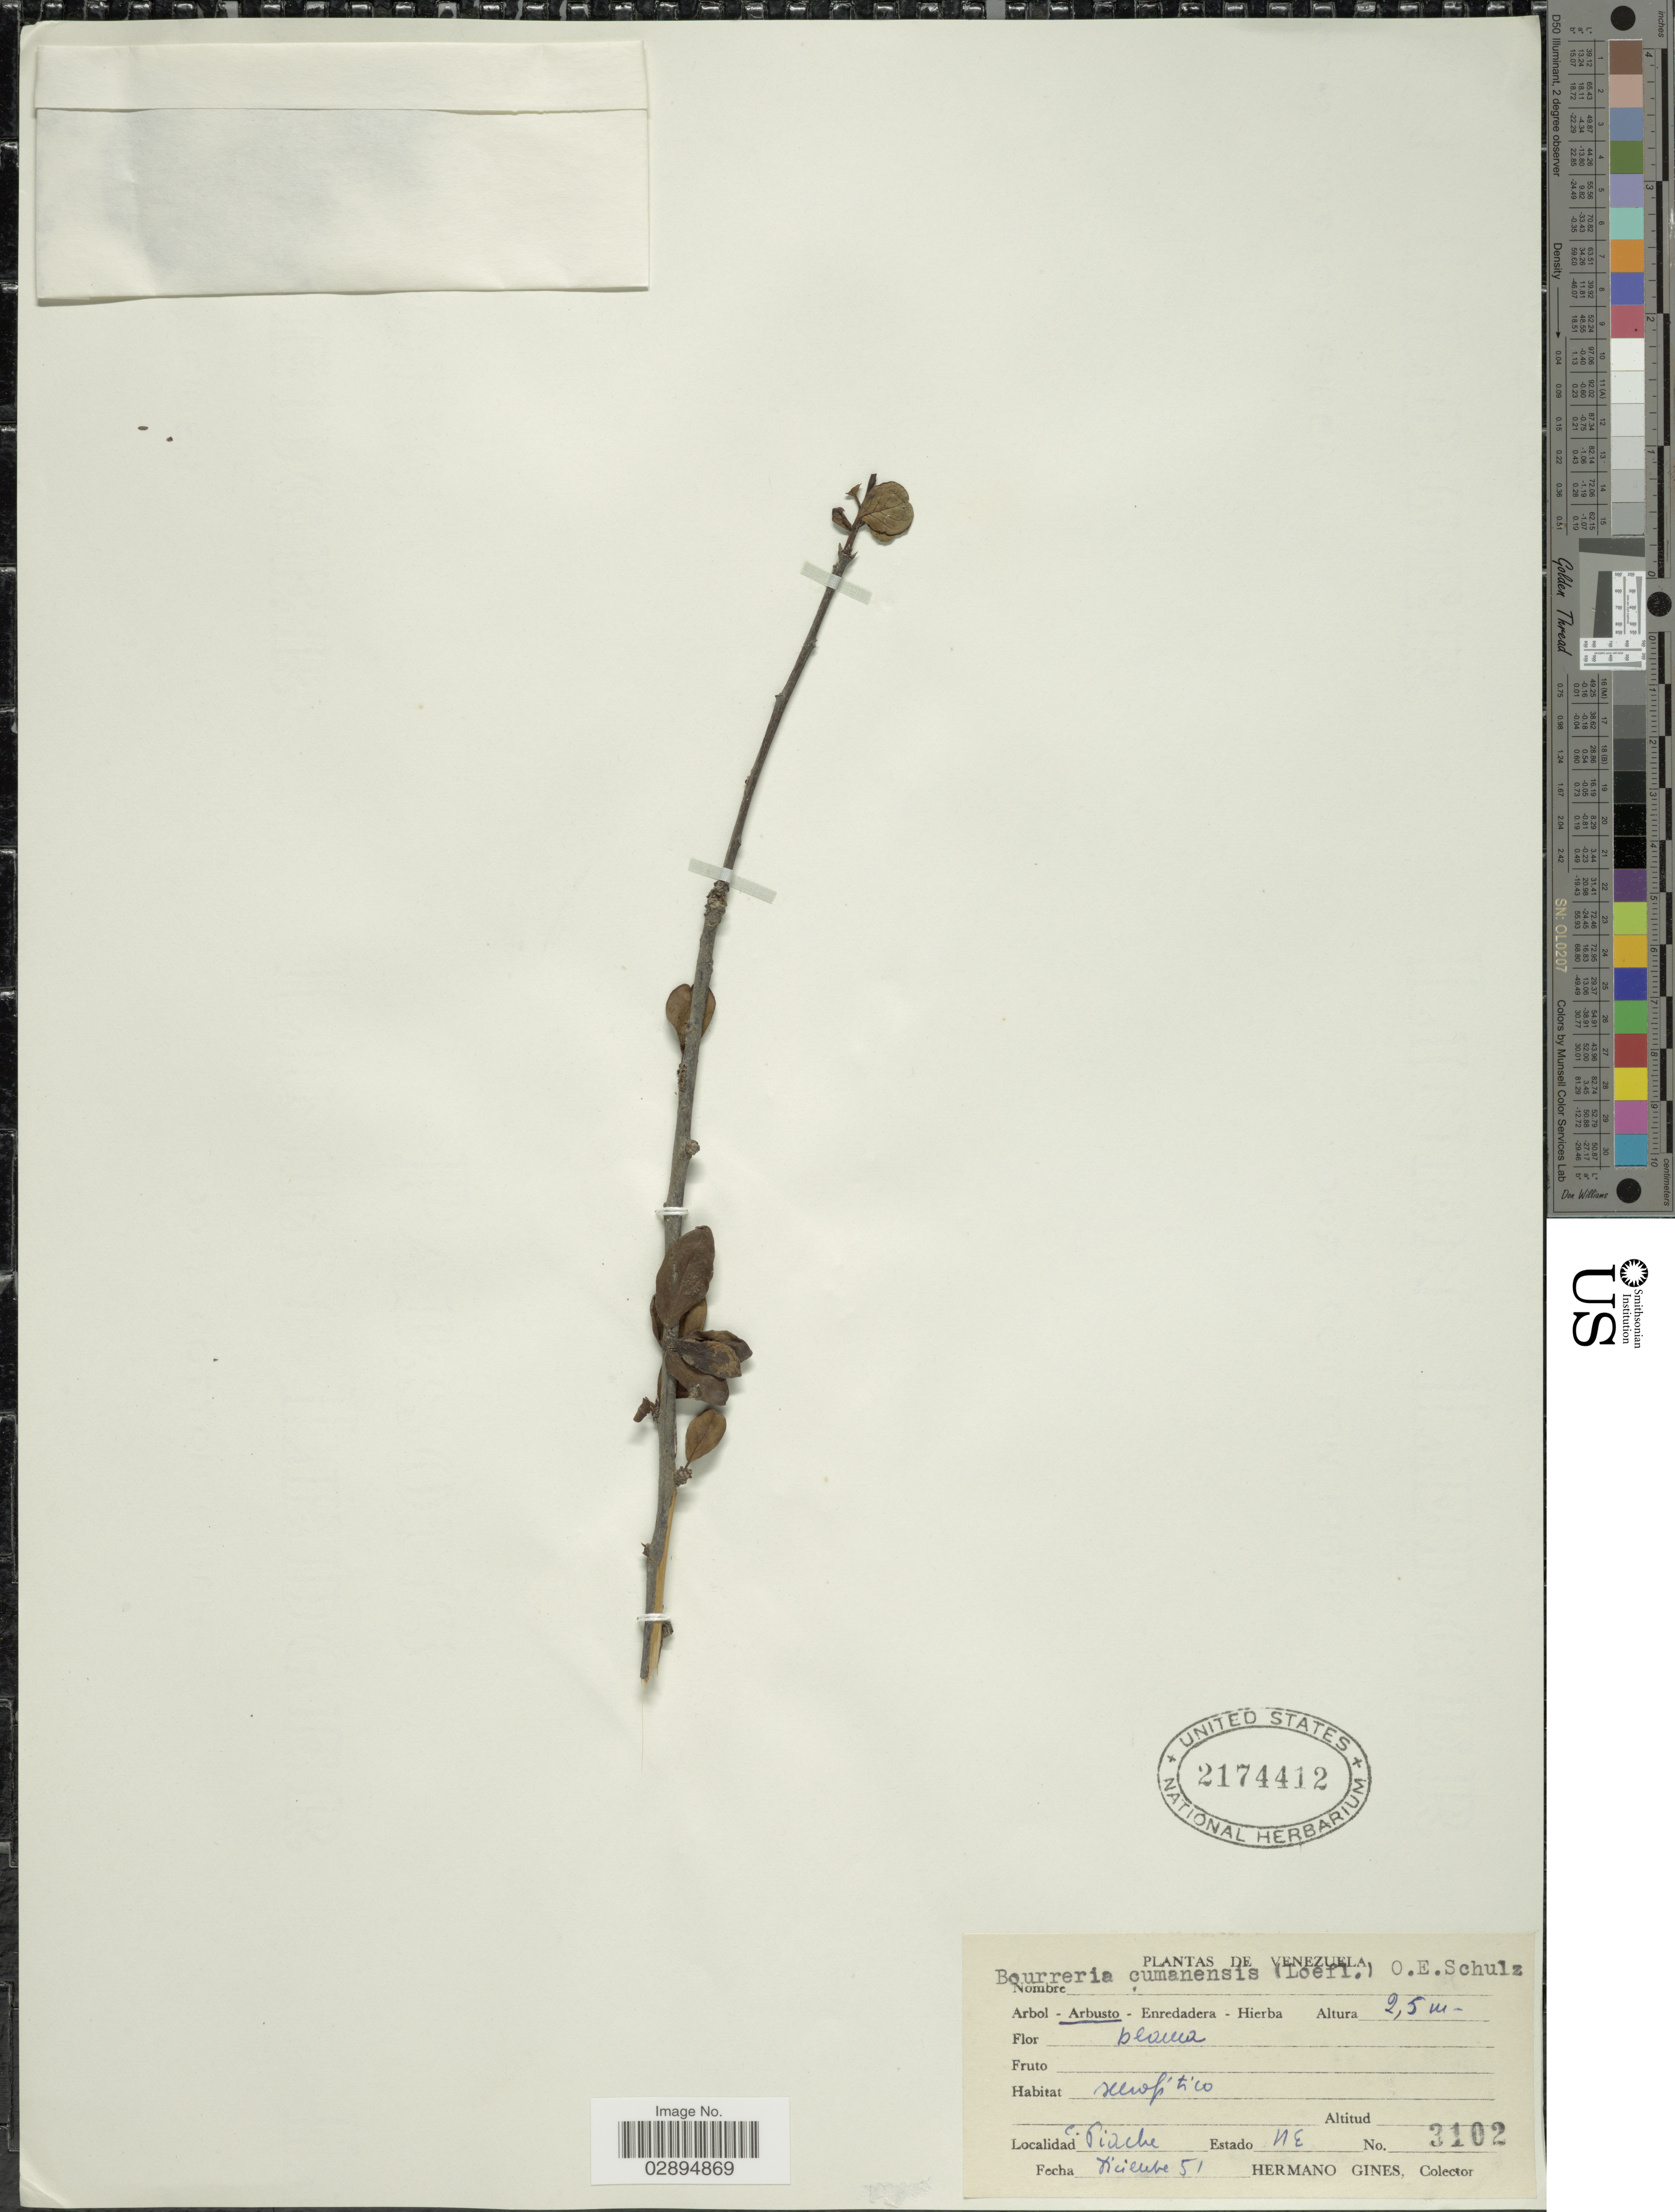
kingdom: Plantae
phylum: Tracheophyta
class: Magnoliopsida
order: Boraginales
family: Ehretiaceae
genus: Bourreria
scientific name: Bourreria exsucca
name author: (L.) Jacq.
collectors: Bro. Gines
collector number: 3102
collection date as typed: Transcribed d/m/y: /12/51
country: Venezuela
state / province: Nueva Esparta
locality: C. Piache. Estado N.E.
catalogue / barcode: US 2174412